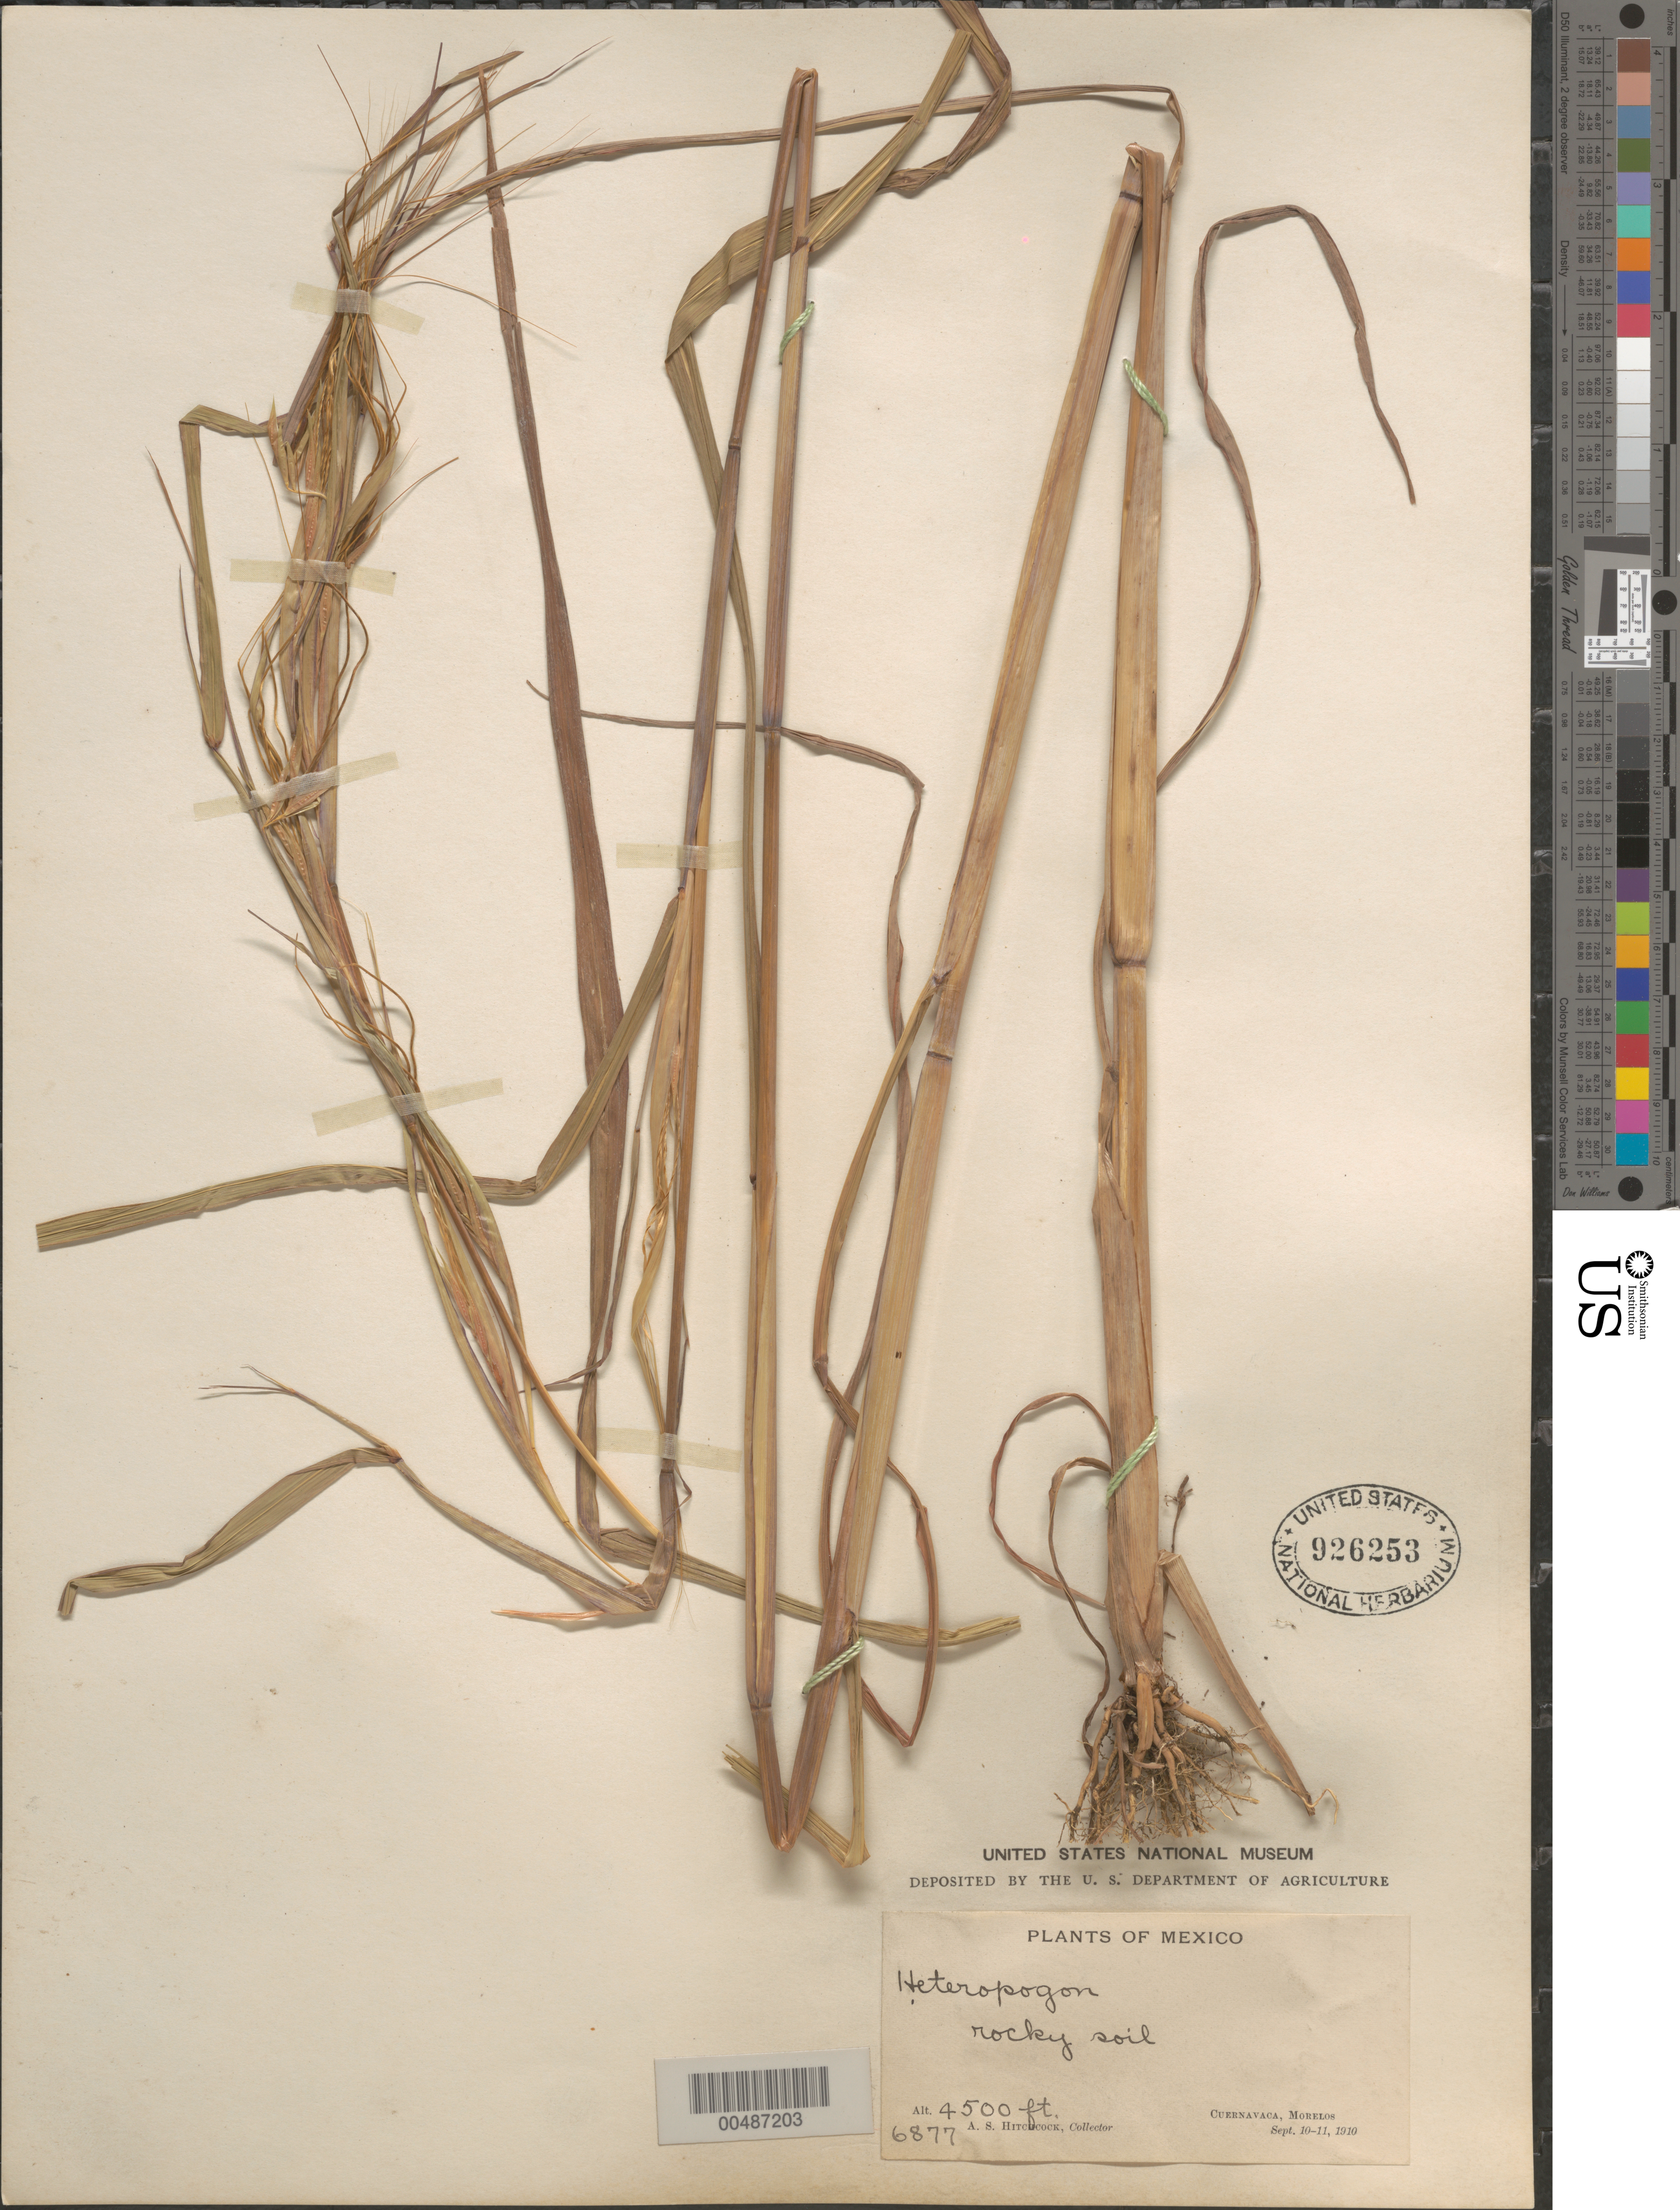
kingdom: Plantae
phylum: Tracheophyta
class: Liliopsida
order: Poales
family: Poaceae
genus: Heteropogon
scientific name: Heteropogon melanocarpus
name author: (Elliott) Benth.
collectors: A. S. Hitchcock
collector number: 6877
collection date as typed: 10 Sep 1910 to 11 Sep 1910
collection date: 1910-09-11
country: Mexico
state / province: Morelos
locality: Cuernavaca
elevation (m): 1372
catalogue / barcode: US 926253